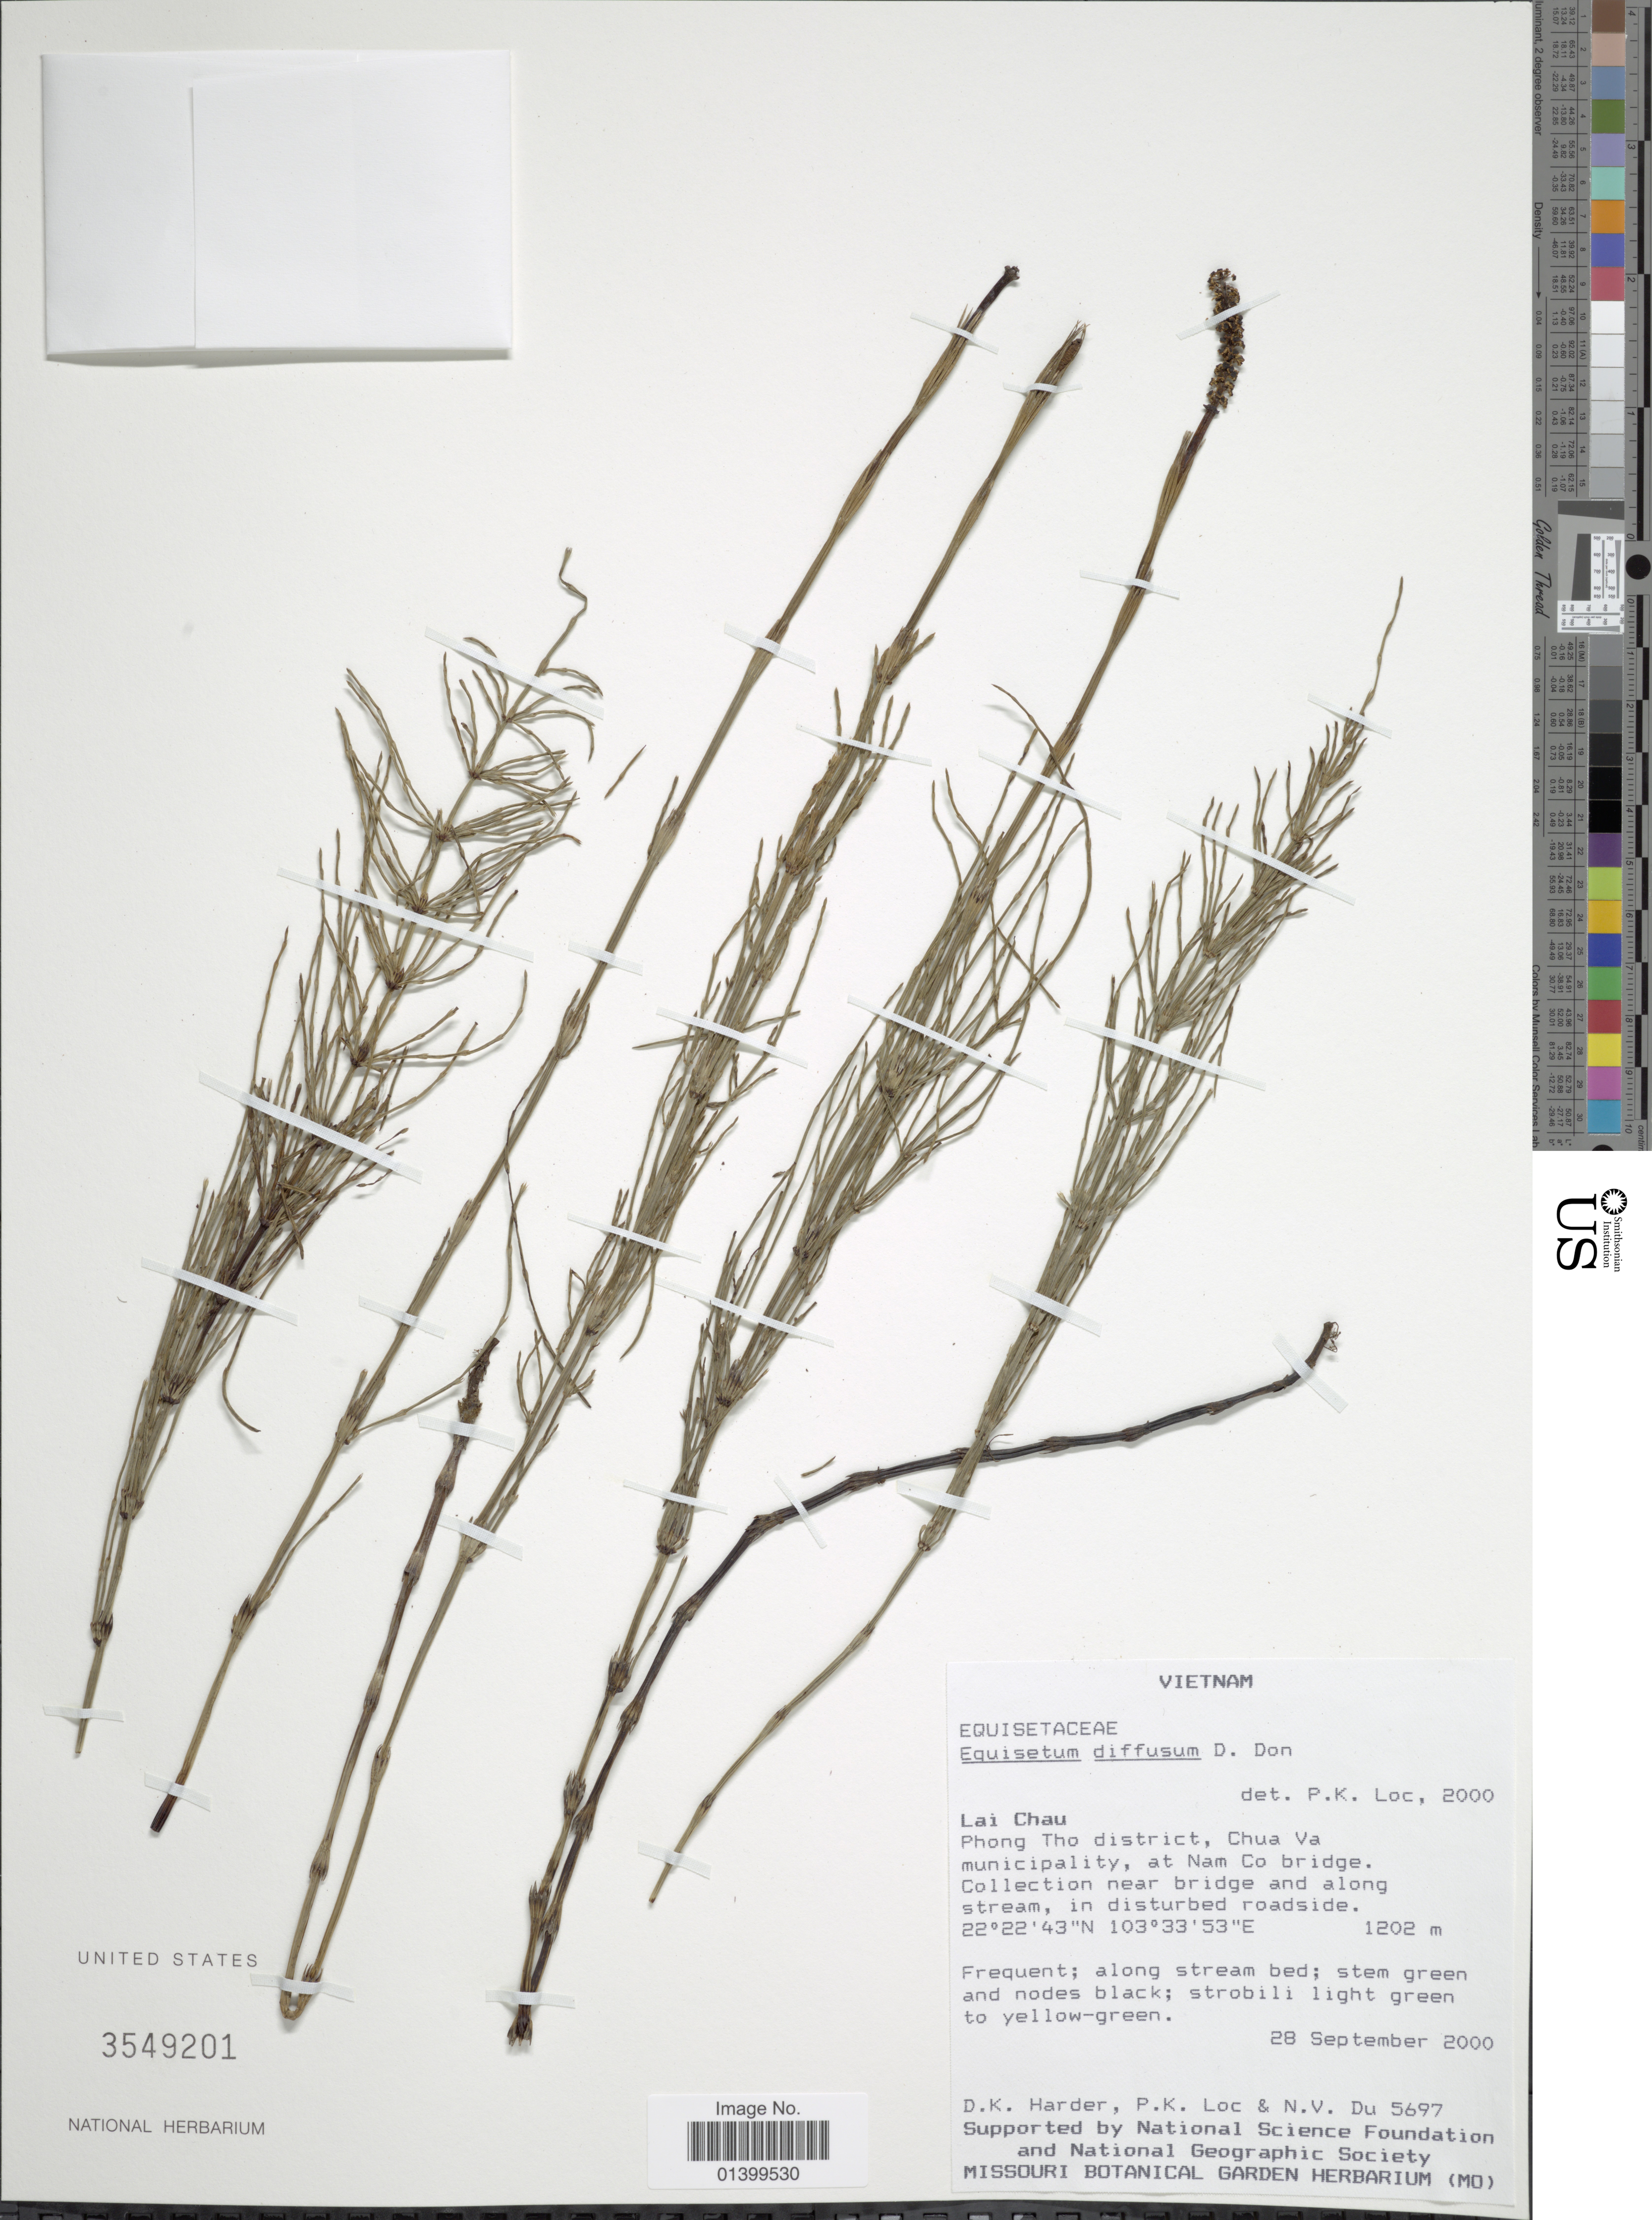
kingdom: Plantae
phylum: Tracheophyta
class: Polypodiopsida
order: Equisetales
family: Equisetaceae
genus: Equisetum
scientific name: Equisetum diffusum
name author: D. Don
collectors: D. Harder, P. K. Lôc & N. Du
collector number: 5697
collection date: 2000-09-28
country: Vietnam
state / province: Lai Chau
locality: Lai Chau. Phong Tho district, Chua Va municipality, at Nam Co bridge.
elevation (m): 1202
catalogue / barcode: US 3549201